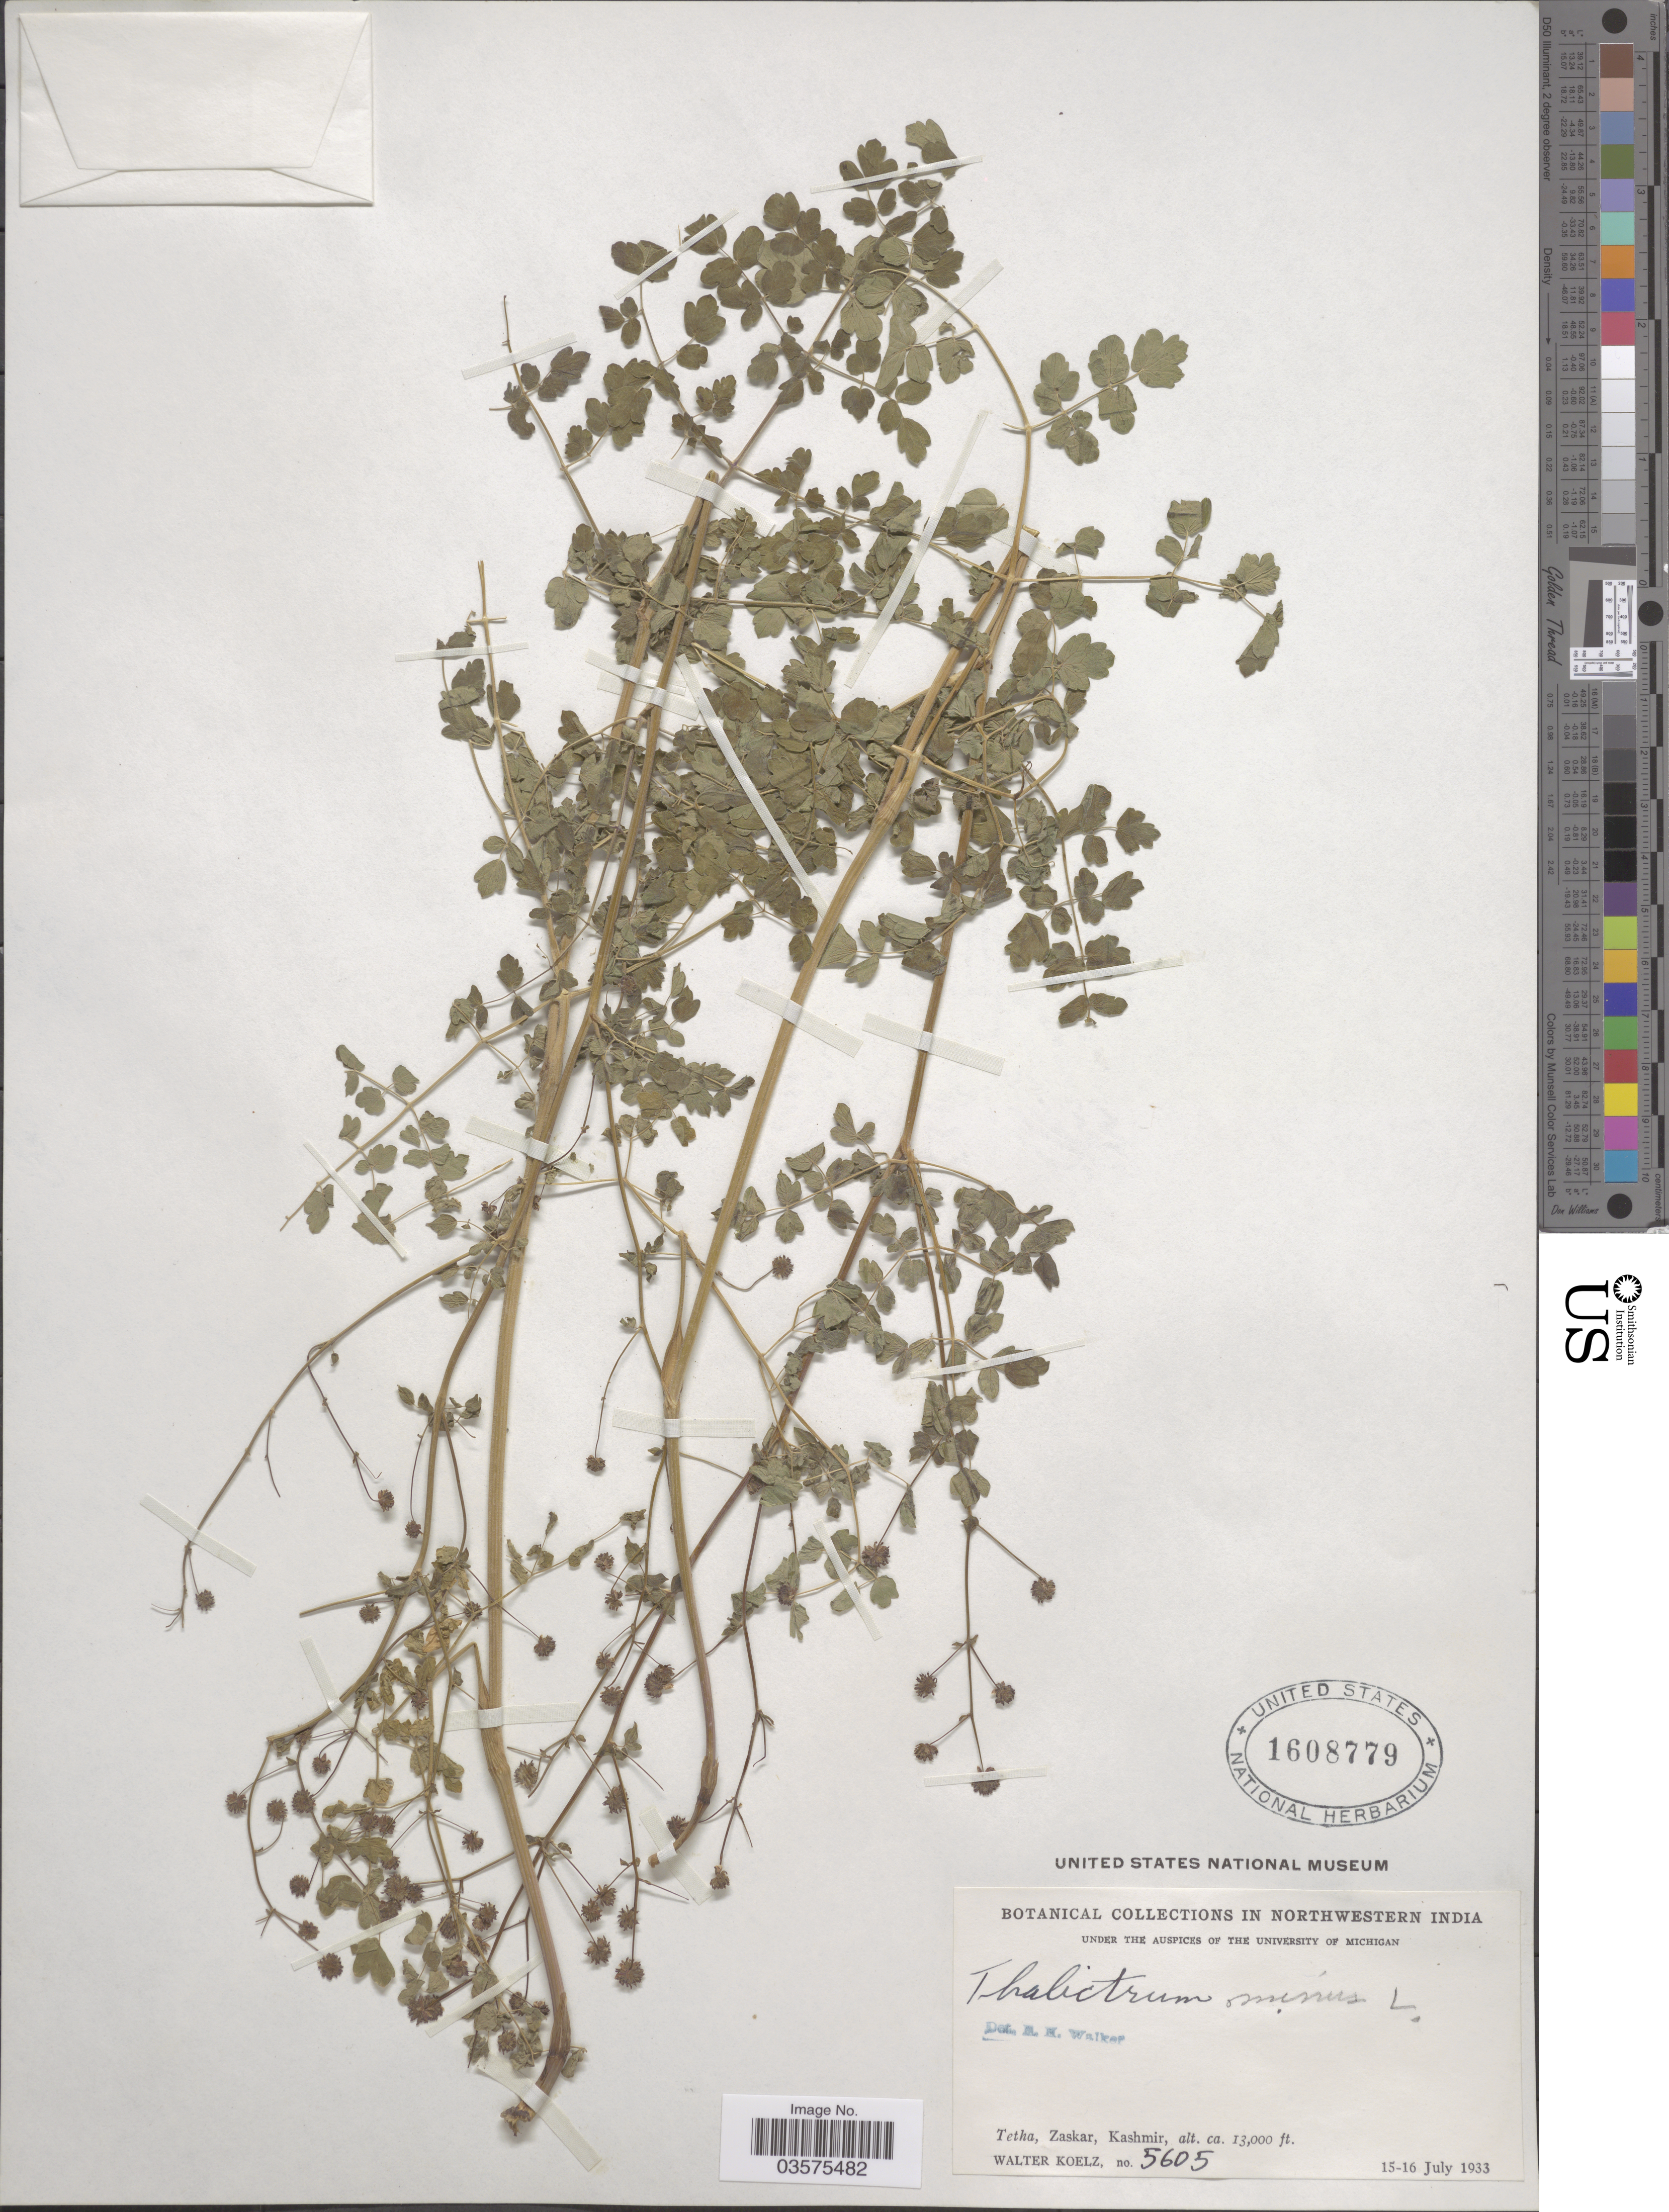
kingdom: Plantae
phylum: Tracheophyta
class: Magnoliopsida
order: Ranunculales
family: Ranunculaceae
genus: Thalictrum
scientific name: Thalictrum minus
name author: L.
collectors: W. N. Koelz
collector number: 5605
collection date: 1933-07-15/1933-07-16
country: India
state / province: Jammu and Kashmir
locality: Northwestern India. Tetha, Zaskar, Kashmir.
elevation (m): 3962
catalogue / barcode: US 1608779